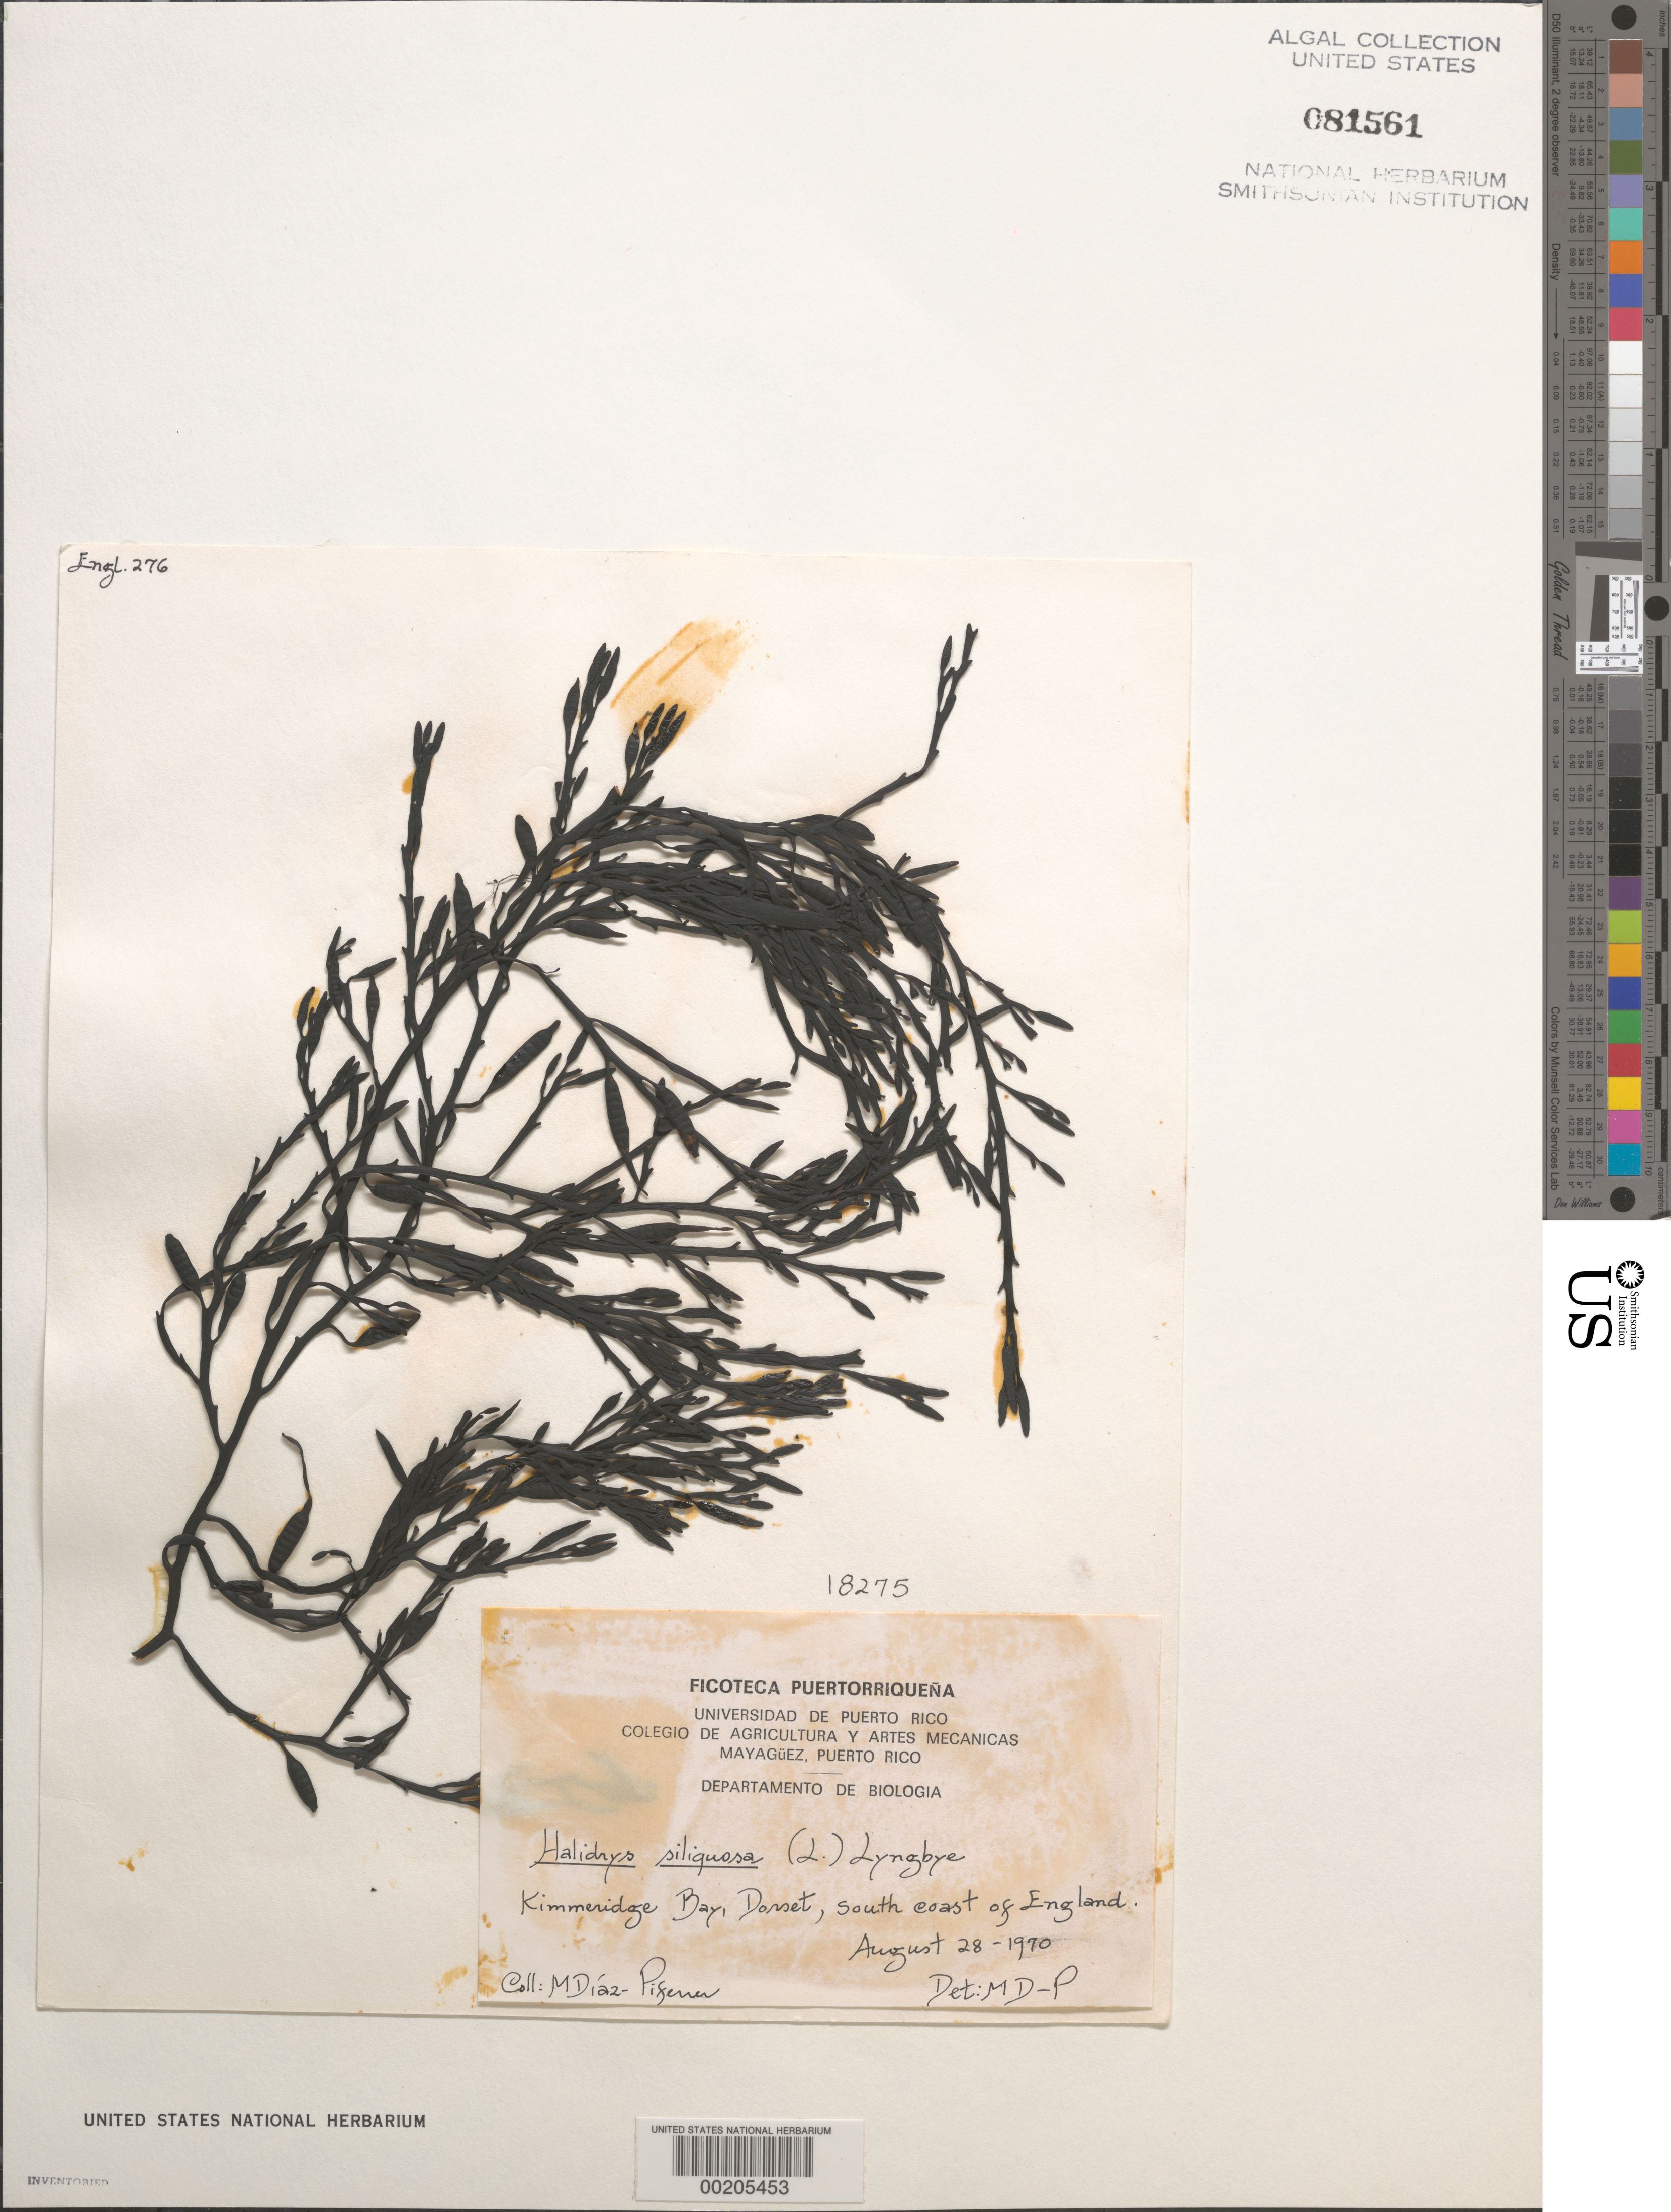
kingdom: Chromista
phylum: Ochrophyta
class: Phaeophyceae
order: Fucales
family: Sargassaceae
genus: Halidrys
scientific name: Halidrys siliquosa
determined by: Diaz-Piferrer, M.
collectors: M. Diaz-Piferrer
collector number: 18275 & ENGL. 276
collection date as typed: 28 Aug 1970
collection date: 1970-08-28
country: United Kingdom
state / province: England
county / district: Dorset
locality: Kimmeridge Bay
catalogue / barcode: US 81561